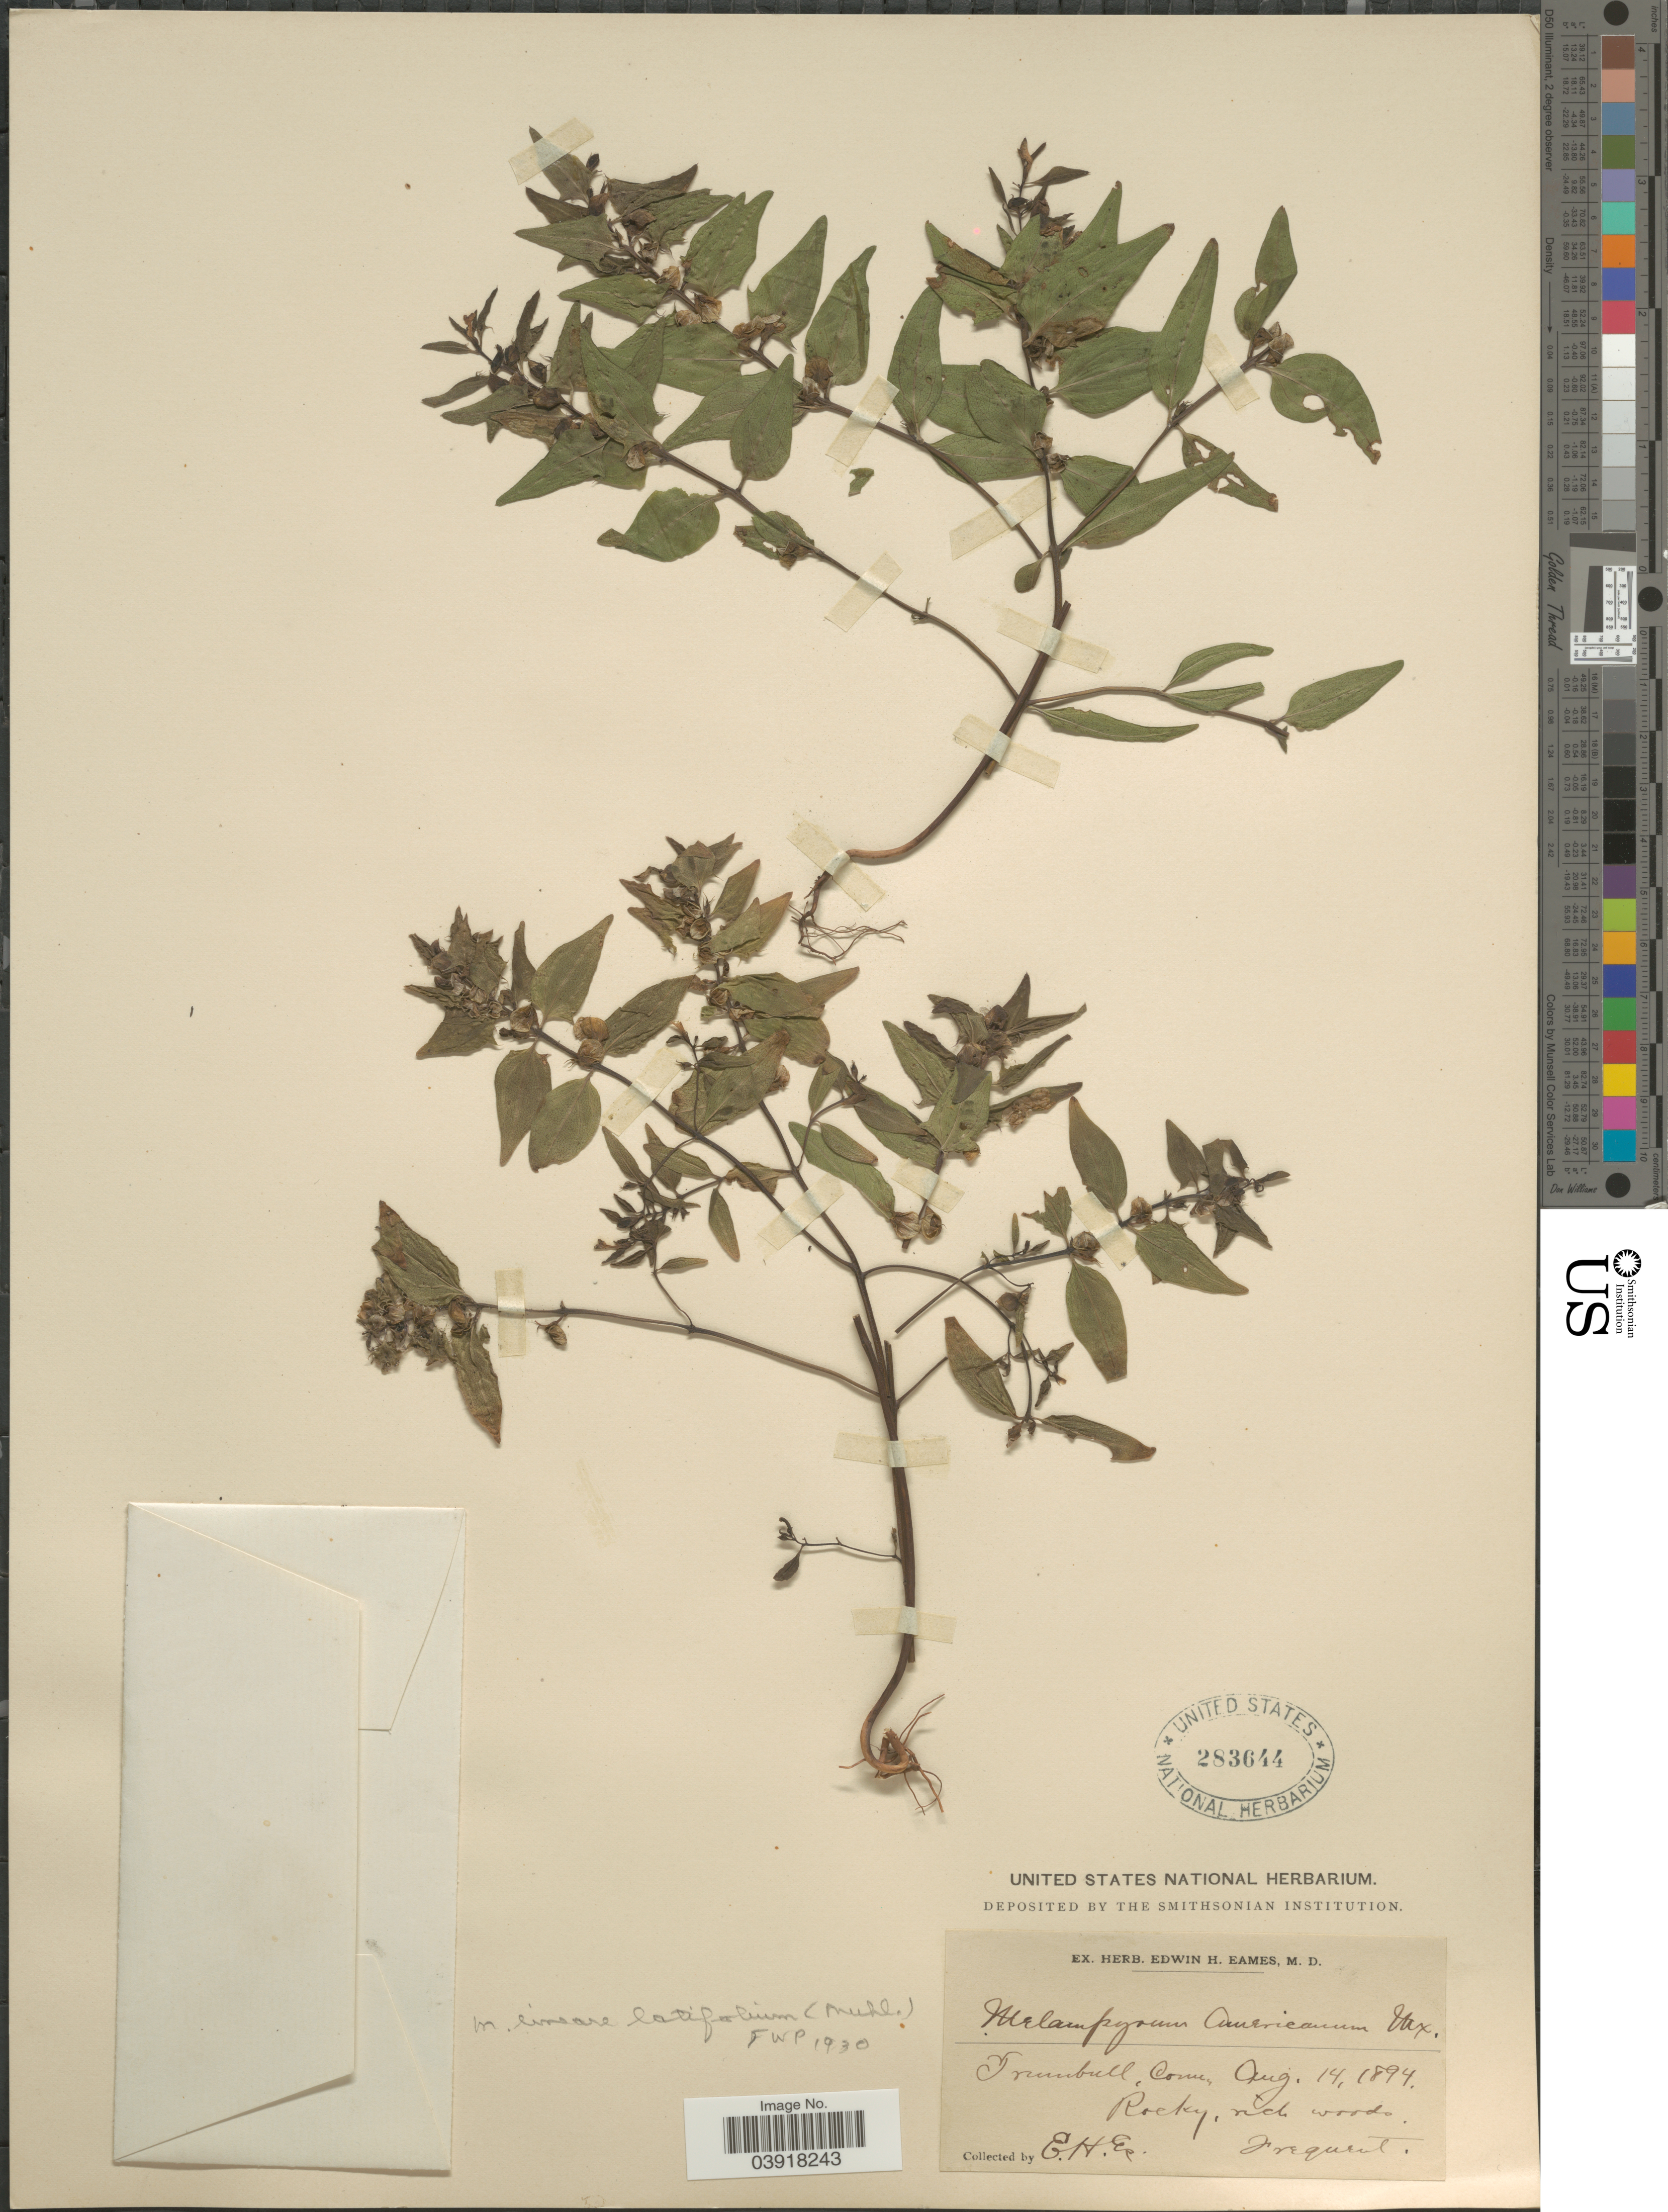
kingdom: Plantae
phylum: Tracheophyta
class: Magnoliopsida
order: Lamiales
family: Orobanchaceae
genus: Melampyrum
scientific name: Melampyrum lineare var. latifolium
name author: (Muhl.) P. Beauv.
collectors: E. H. Eames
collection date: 1894-08-14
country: United States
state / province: Connecticut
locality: Trumbull.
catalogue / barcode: US 283644